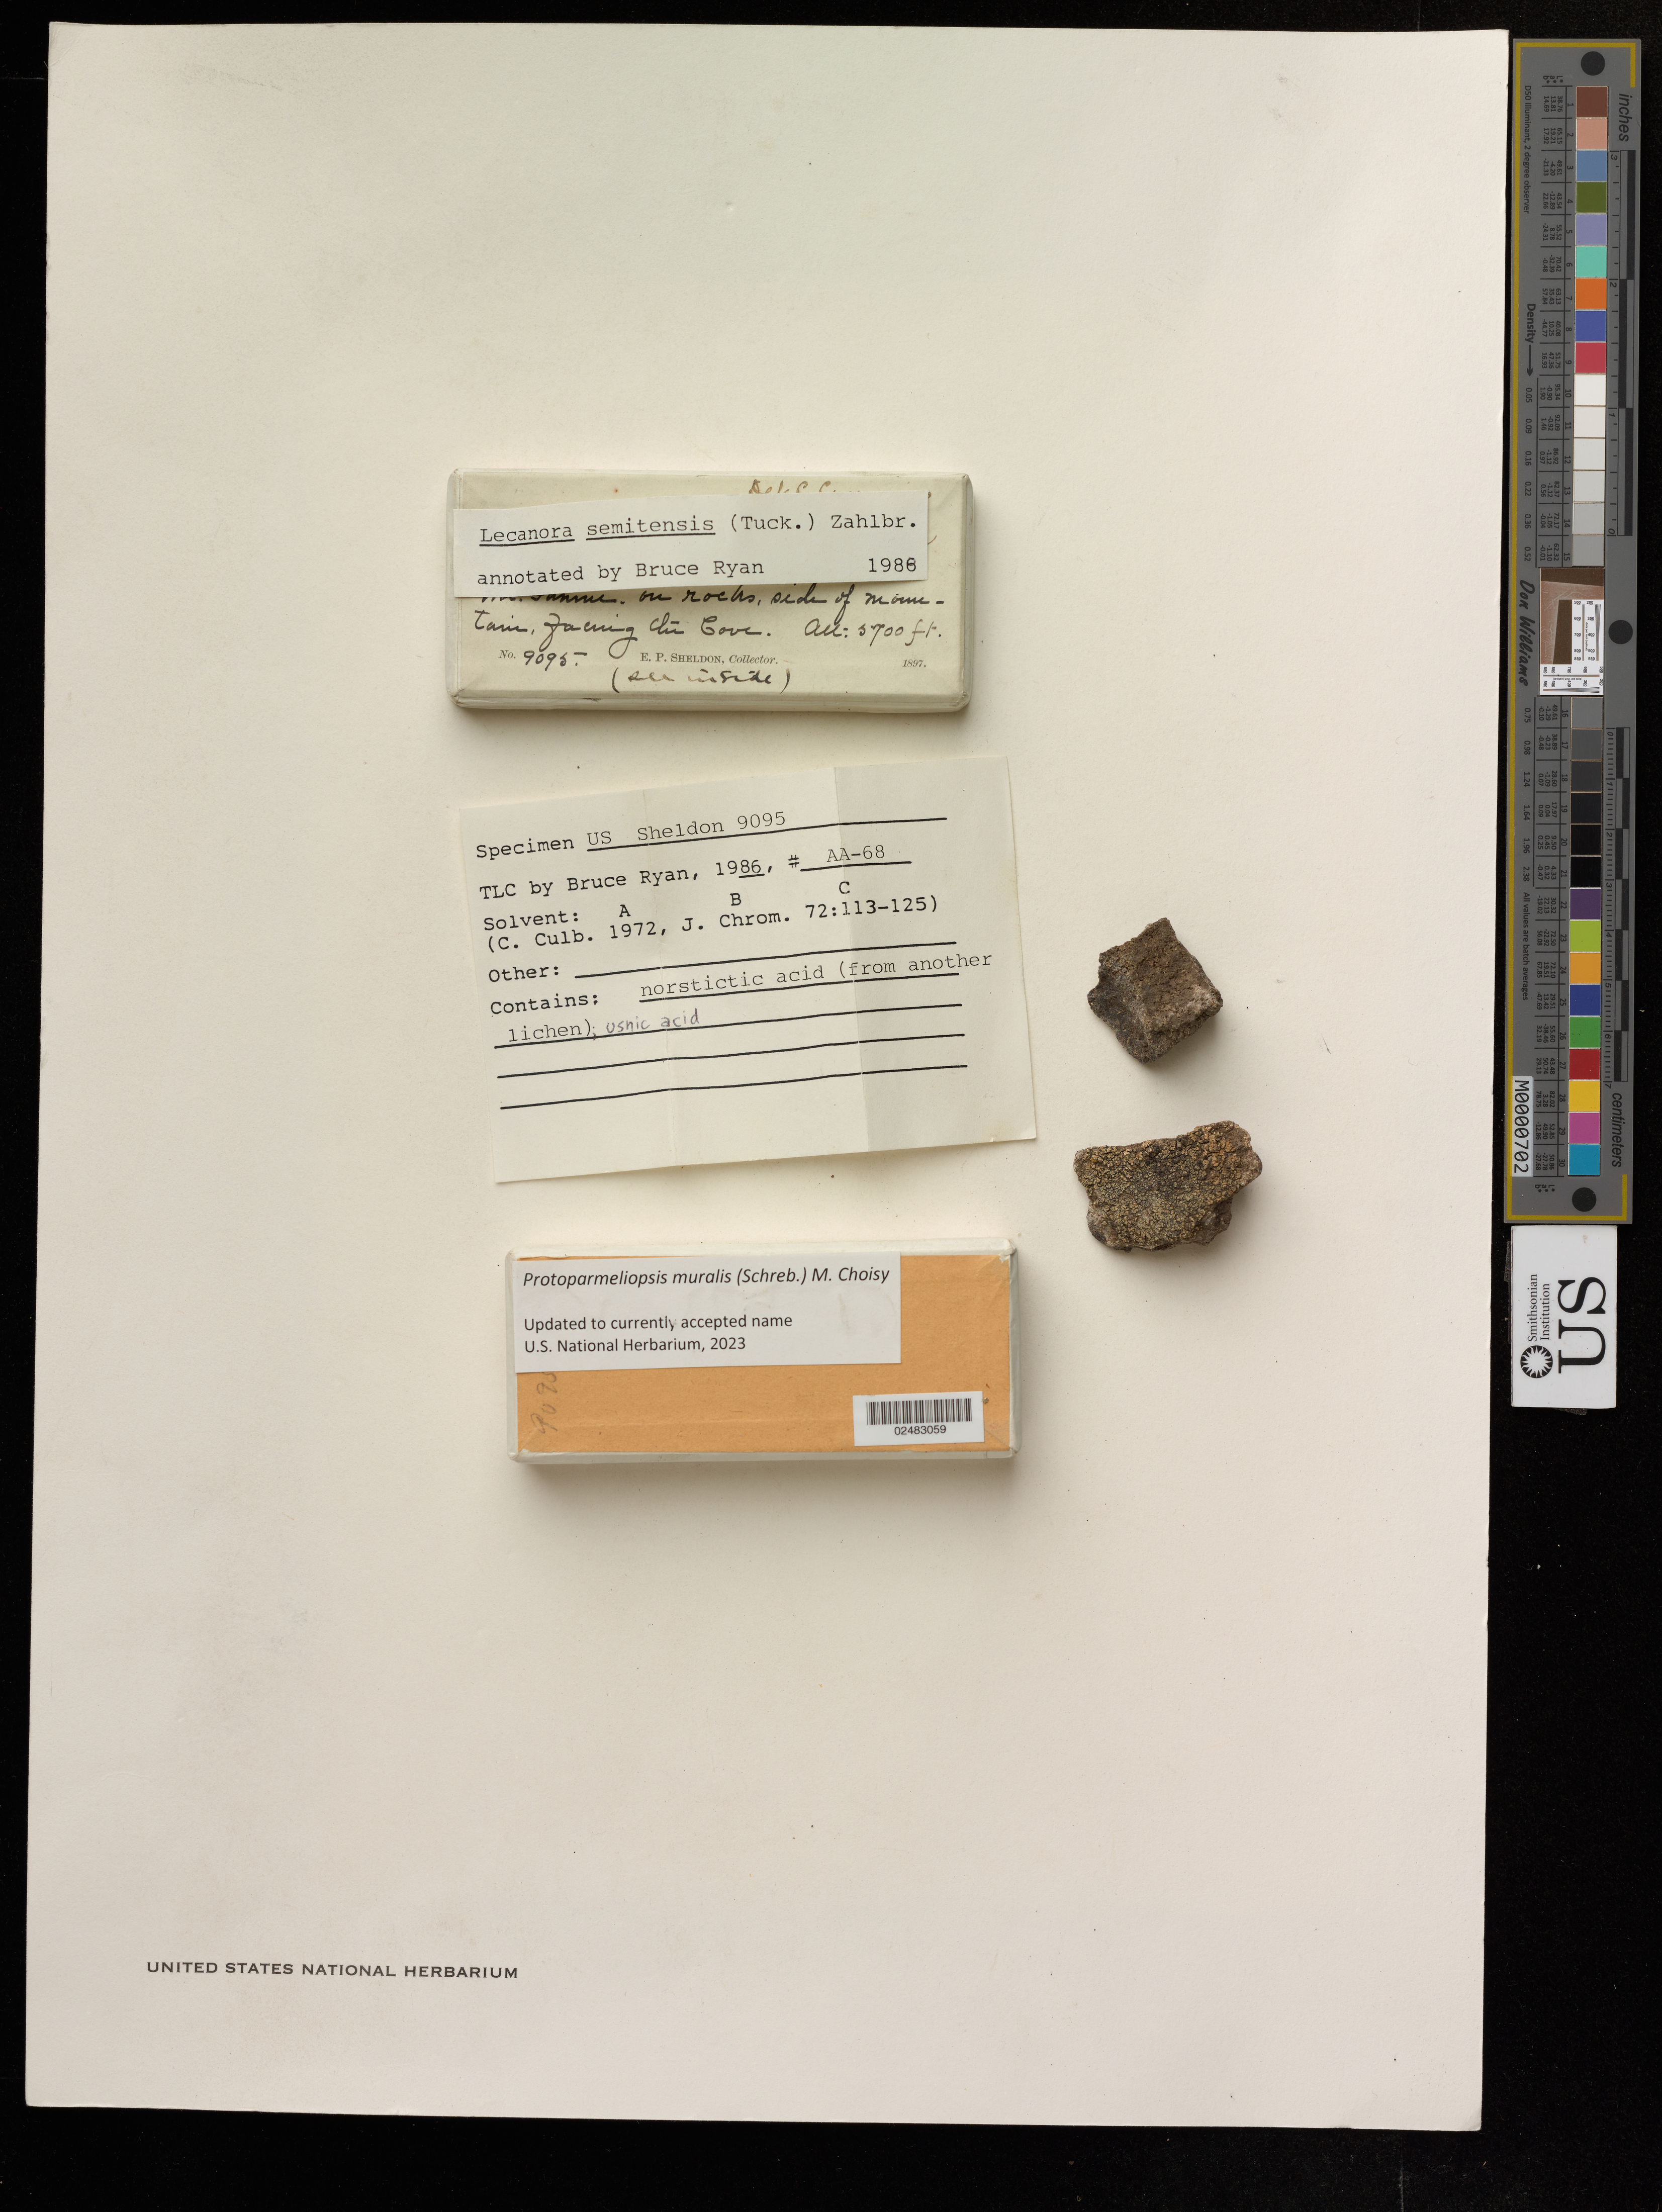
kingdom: Fungi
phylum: Ascomycota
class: Lecanoromycetes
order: Lecanorales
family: Lecanoraceae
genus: Protoparmeliopsis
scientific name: Protoparmeliopsis muralis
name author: (Schreb.) M. Choisy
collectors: E. P. Sheldon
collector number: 9095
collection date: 1897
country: United States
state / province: Oregon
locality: Mt. Fannie. Side of mountain facing Chi Cove.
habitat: On rocks.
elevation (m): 1737